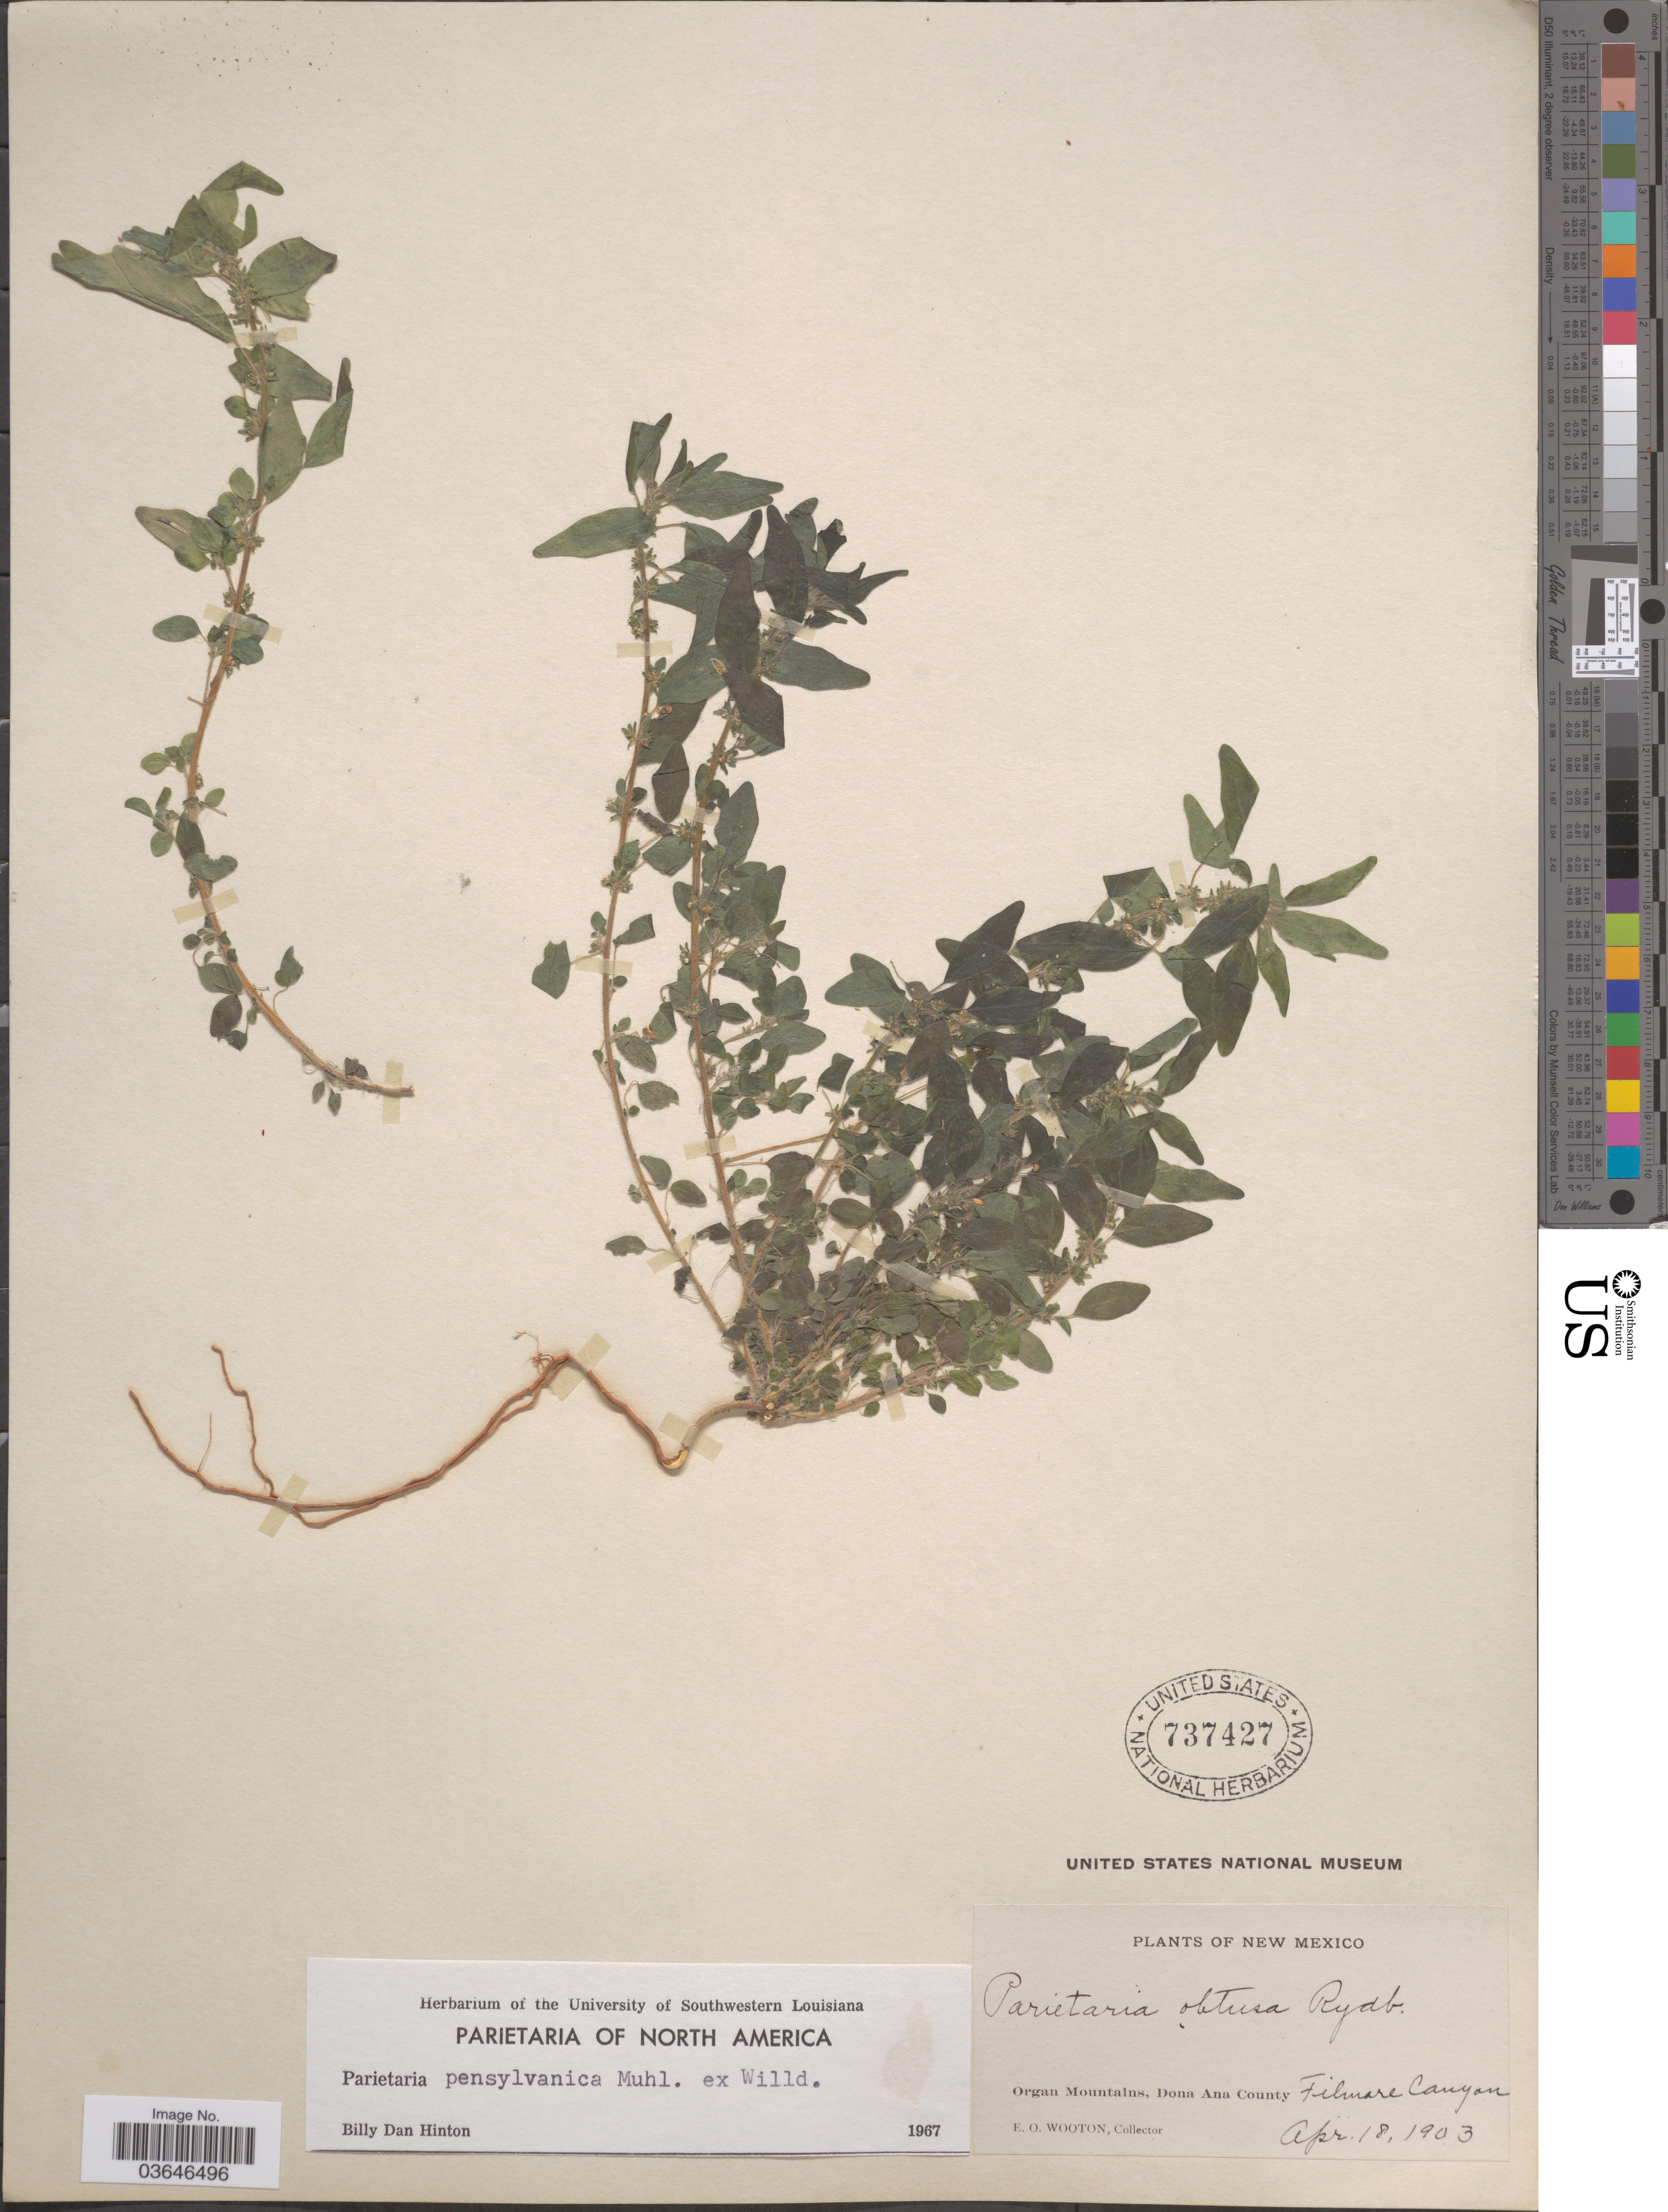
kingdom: Plantae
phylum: Tracheophyta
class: Magnoliopsida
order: Rosales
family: Urticaceae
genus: Parietaria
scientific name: Parietaria pensylvanica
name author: Muhl. ex Willd.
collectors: E. O. Wooton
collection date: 1903-04-18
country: United States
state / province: New Mexico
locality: Organ Mountains, Dona Ana County. Filmore Canyon.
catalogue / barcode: US 737427